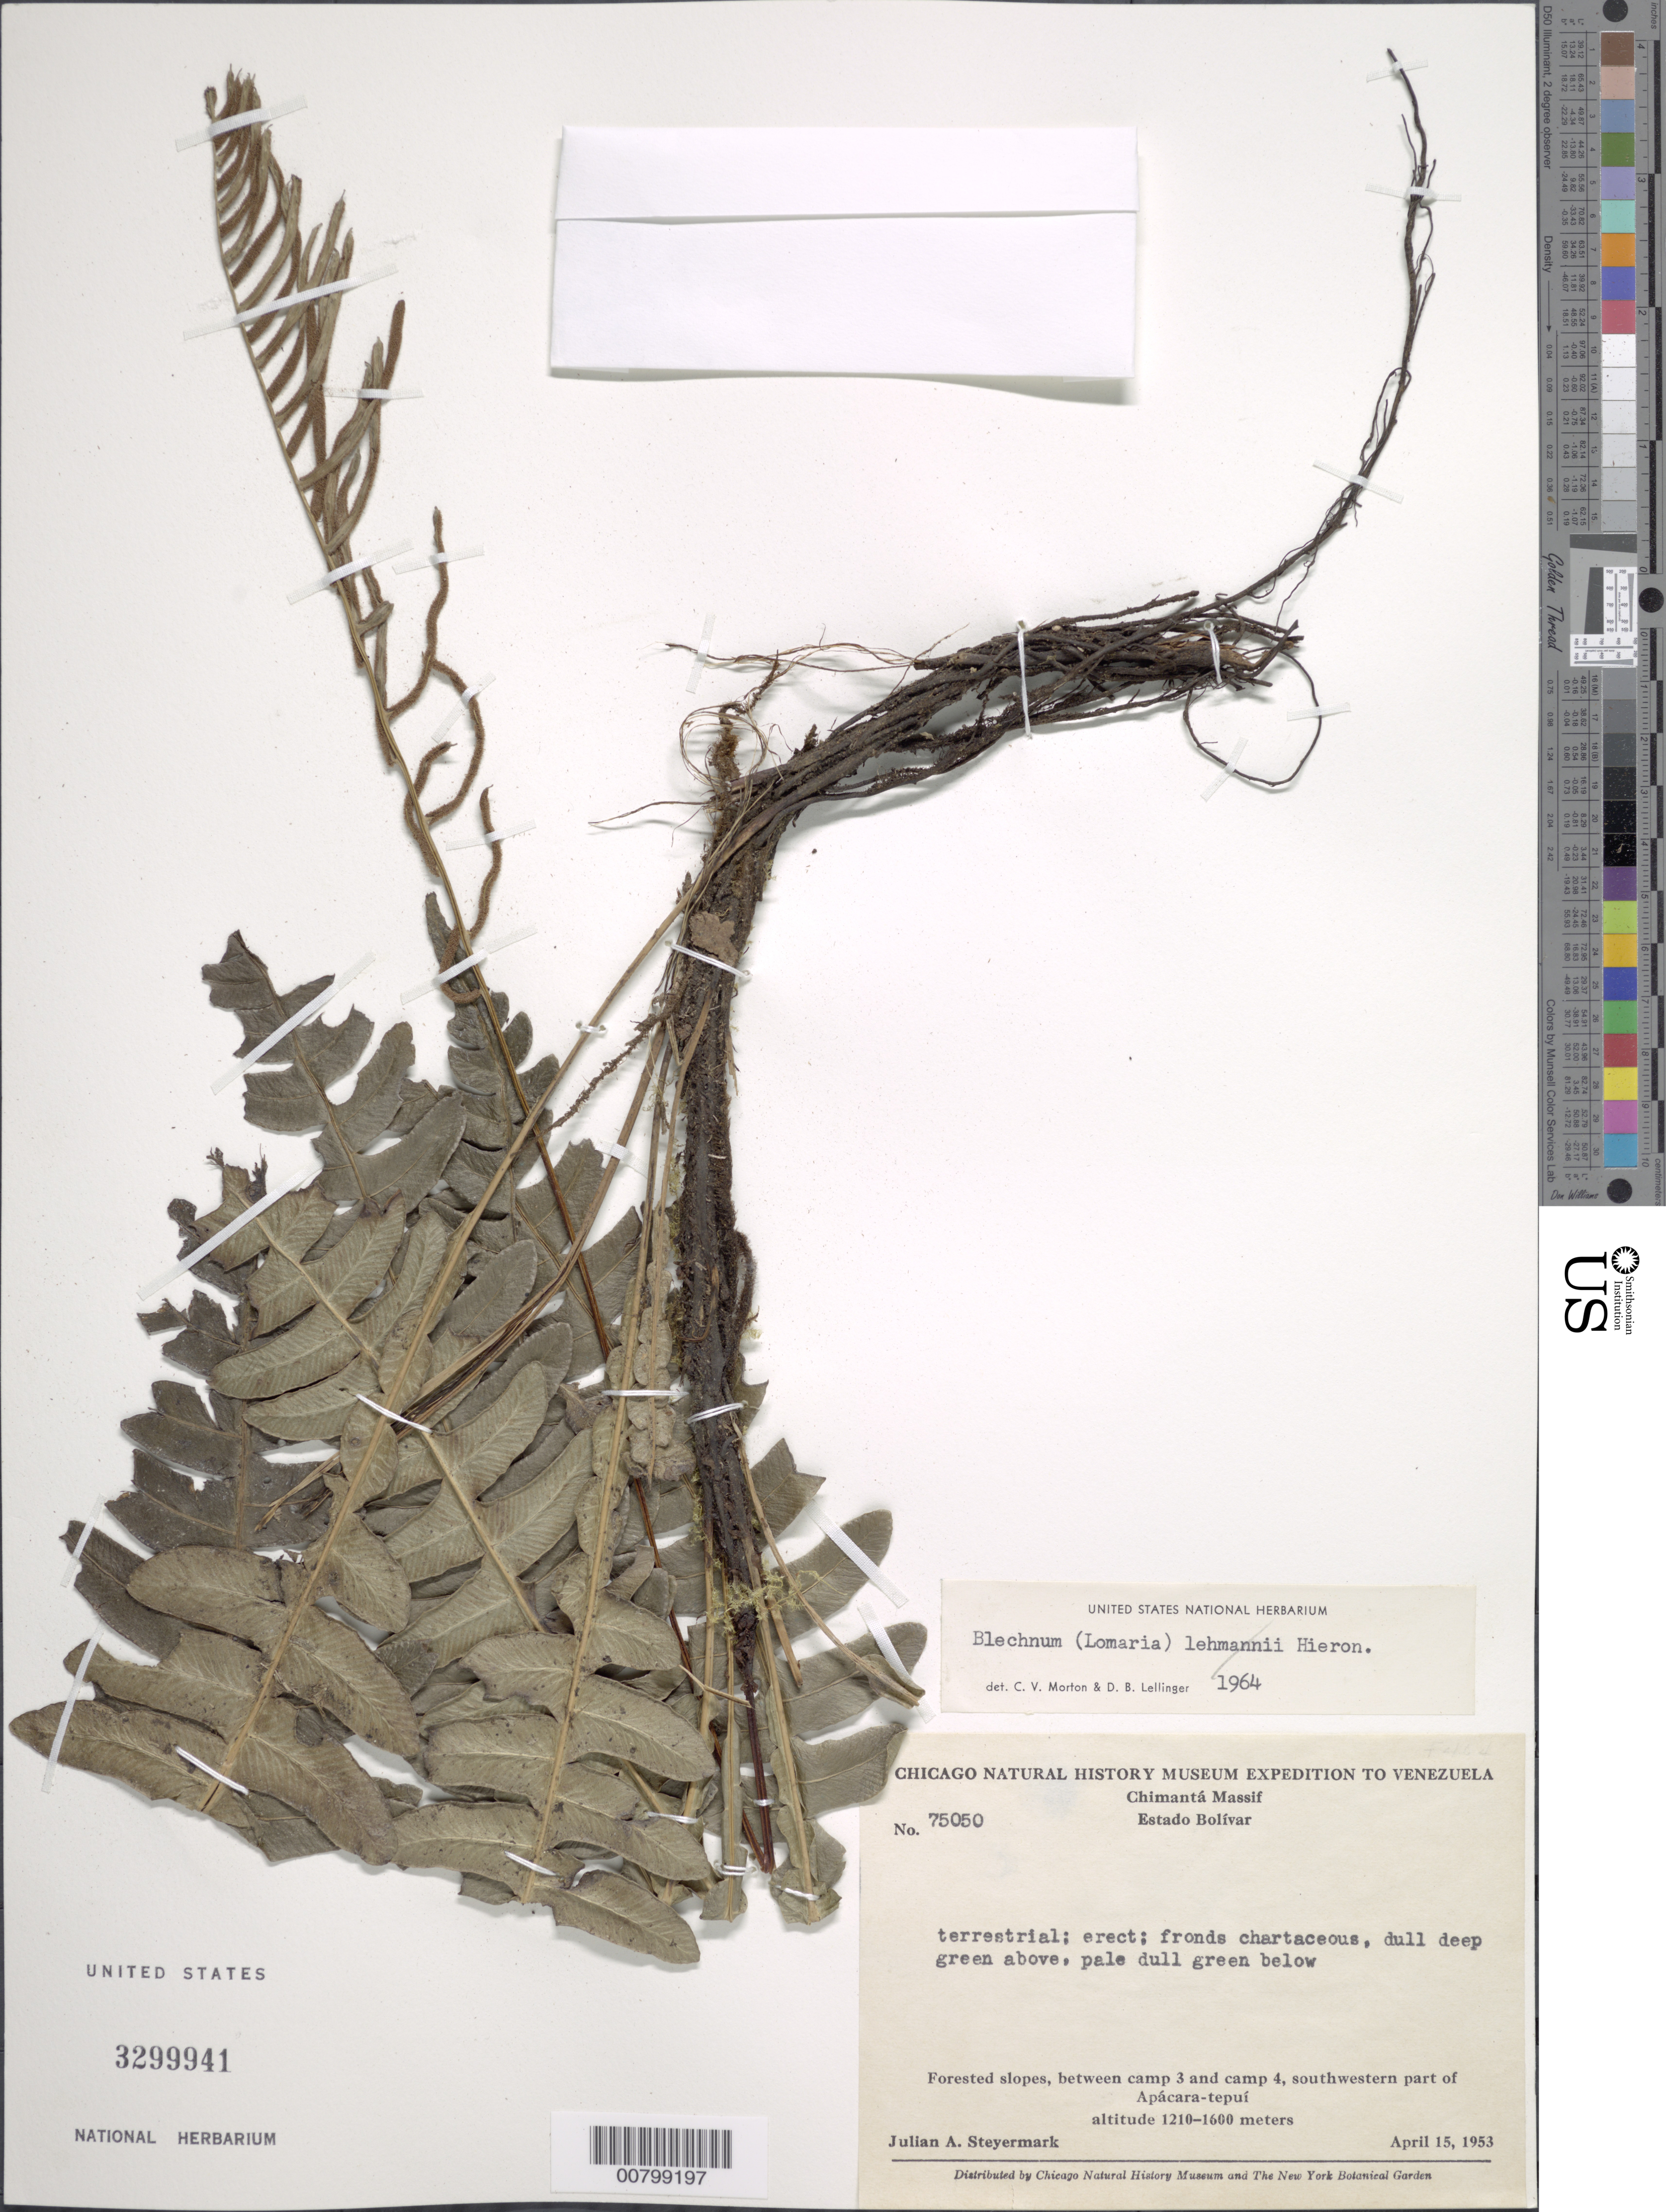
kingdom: Plantae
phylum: Tracheophyta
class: Polypodiopsida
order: Polypodiales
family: Blechnaceae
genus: Blechnum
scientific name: Blechnum l'herminieri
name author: (Bory) C. Chr.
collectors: J. Steyermark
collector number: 75050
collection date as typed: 15-Apr-53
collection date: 1953-04-15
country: Venezuela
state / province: Bolívar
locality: Chimantá Massif, between camp 3 and camp 4, SW part of Apácara-tepuí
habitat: Forested slopes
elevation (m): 1210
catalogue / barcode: US 3299941